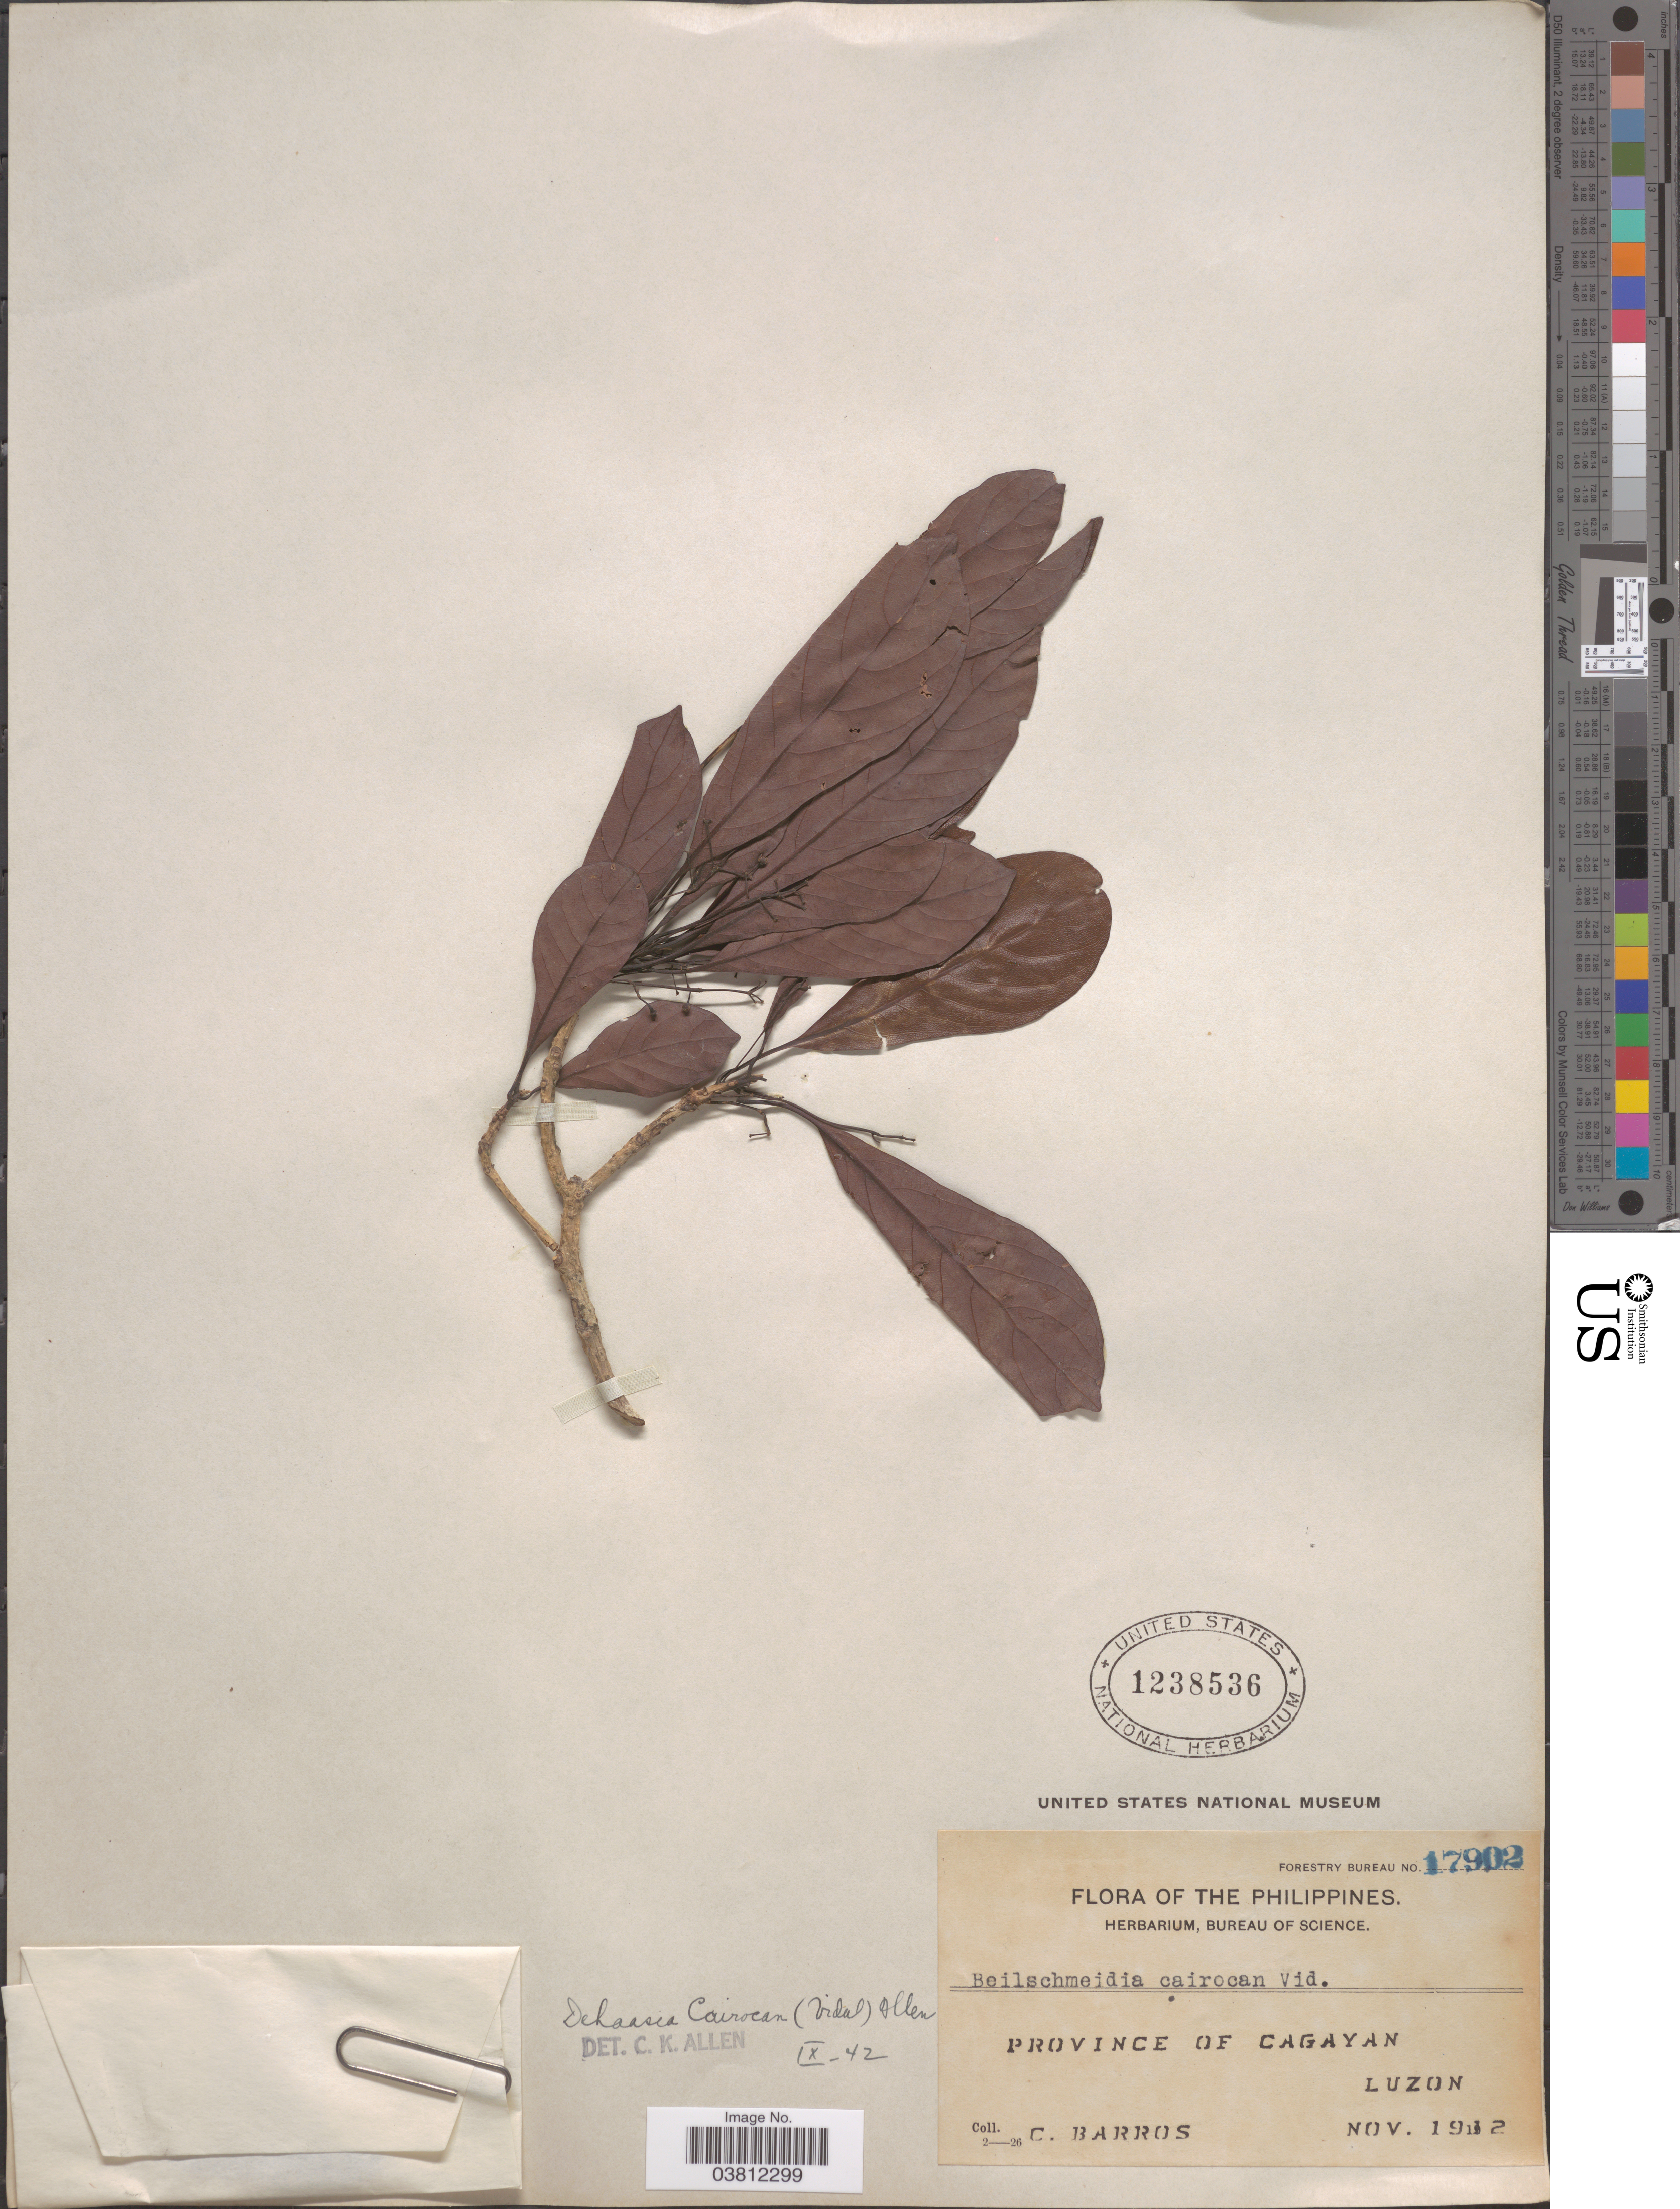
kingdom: Plantae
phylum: Tracheophyta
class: Magnoliopsida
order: Laurales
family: Lauraceae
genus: Dehaasia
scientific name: Dehaasia cairocan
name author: (S. Vidal) C.K. Allen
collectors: C. Barros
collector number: Forestry Bureau 17902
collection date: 1912-11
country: Philippines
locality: Province of Cagayan. Luzon.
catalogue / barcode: US 1238536